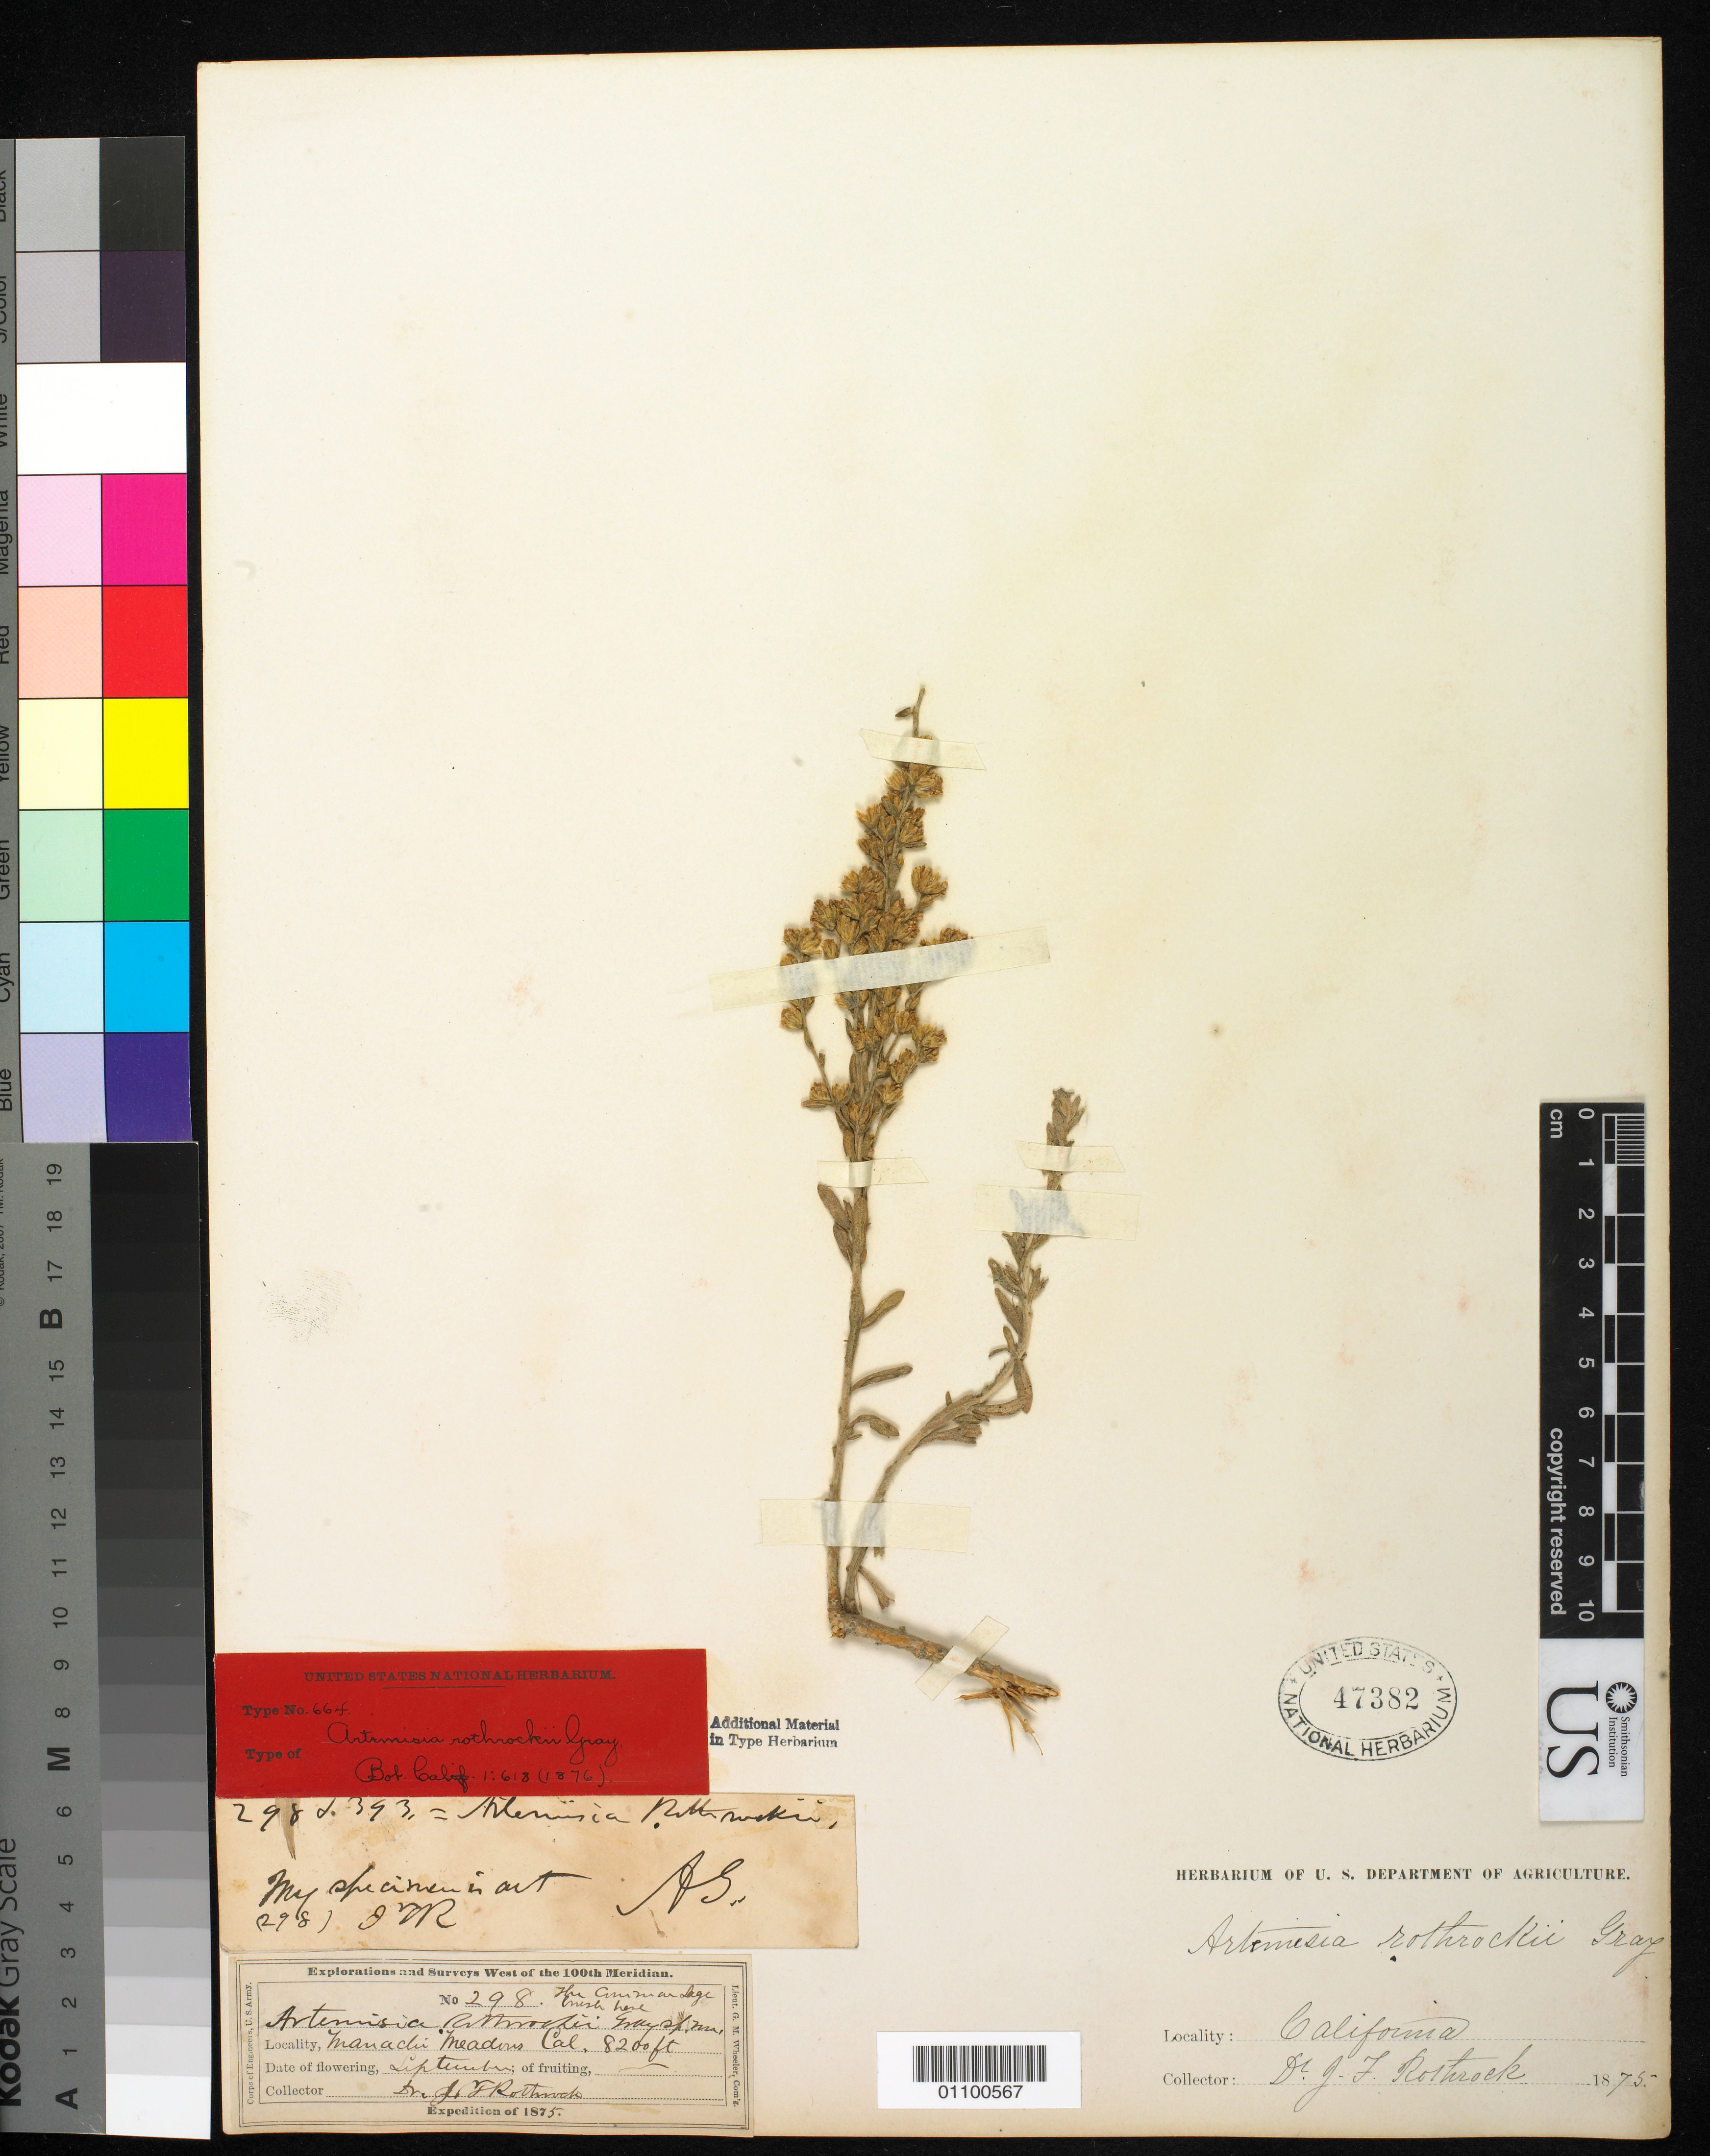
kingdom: Plantae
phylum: Tracheophyta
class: Magnoliopsida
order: Asterales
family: Asteraceae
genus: Artemisia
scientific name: Artemisia rothrockii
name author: A. Gray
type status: Syntype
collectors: J. T. Rothrock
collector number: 298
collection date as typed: Sep 1875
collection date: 1875-09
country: United States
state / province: California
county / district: Tulare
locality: Manachi Meadows.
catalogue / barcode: US 47382